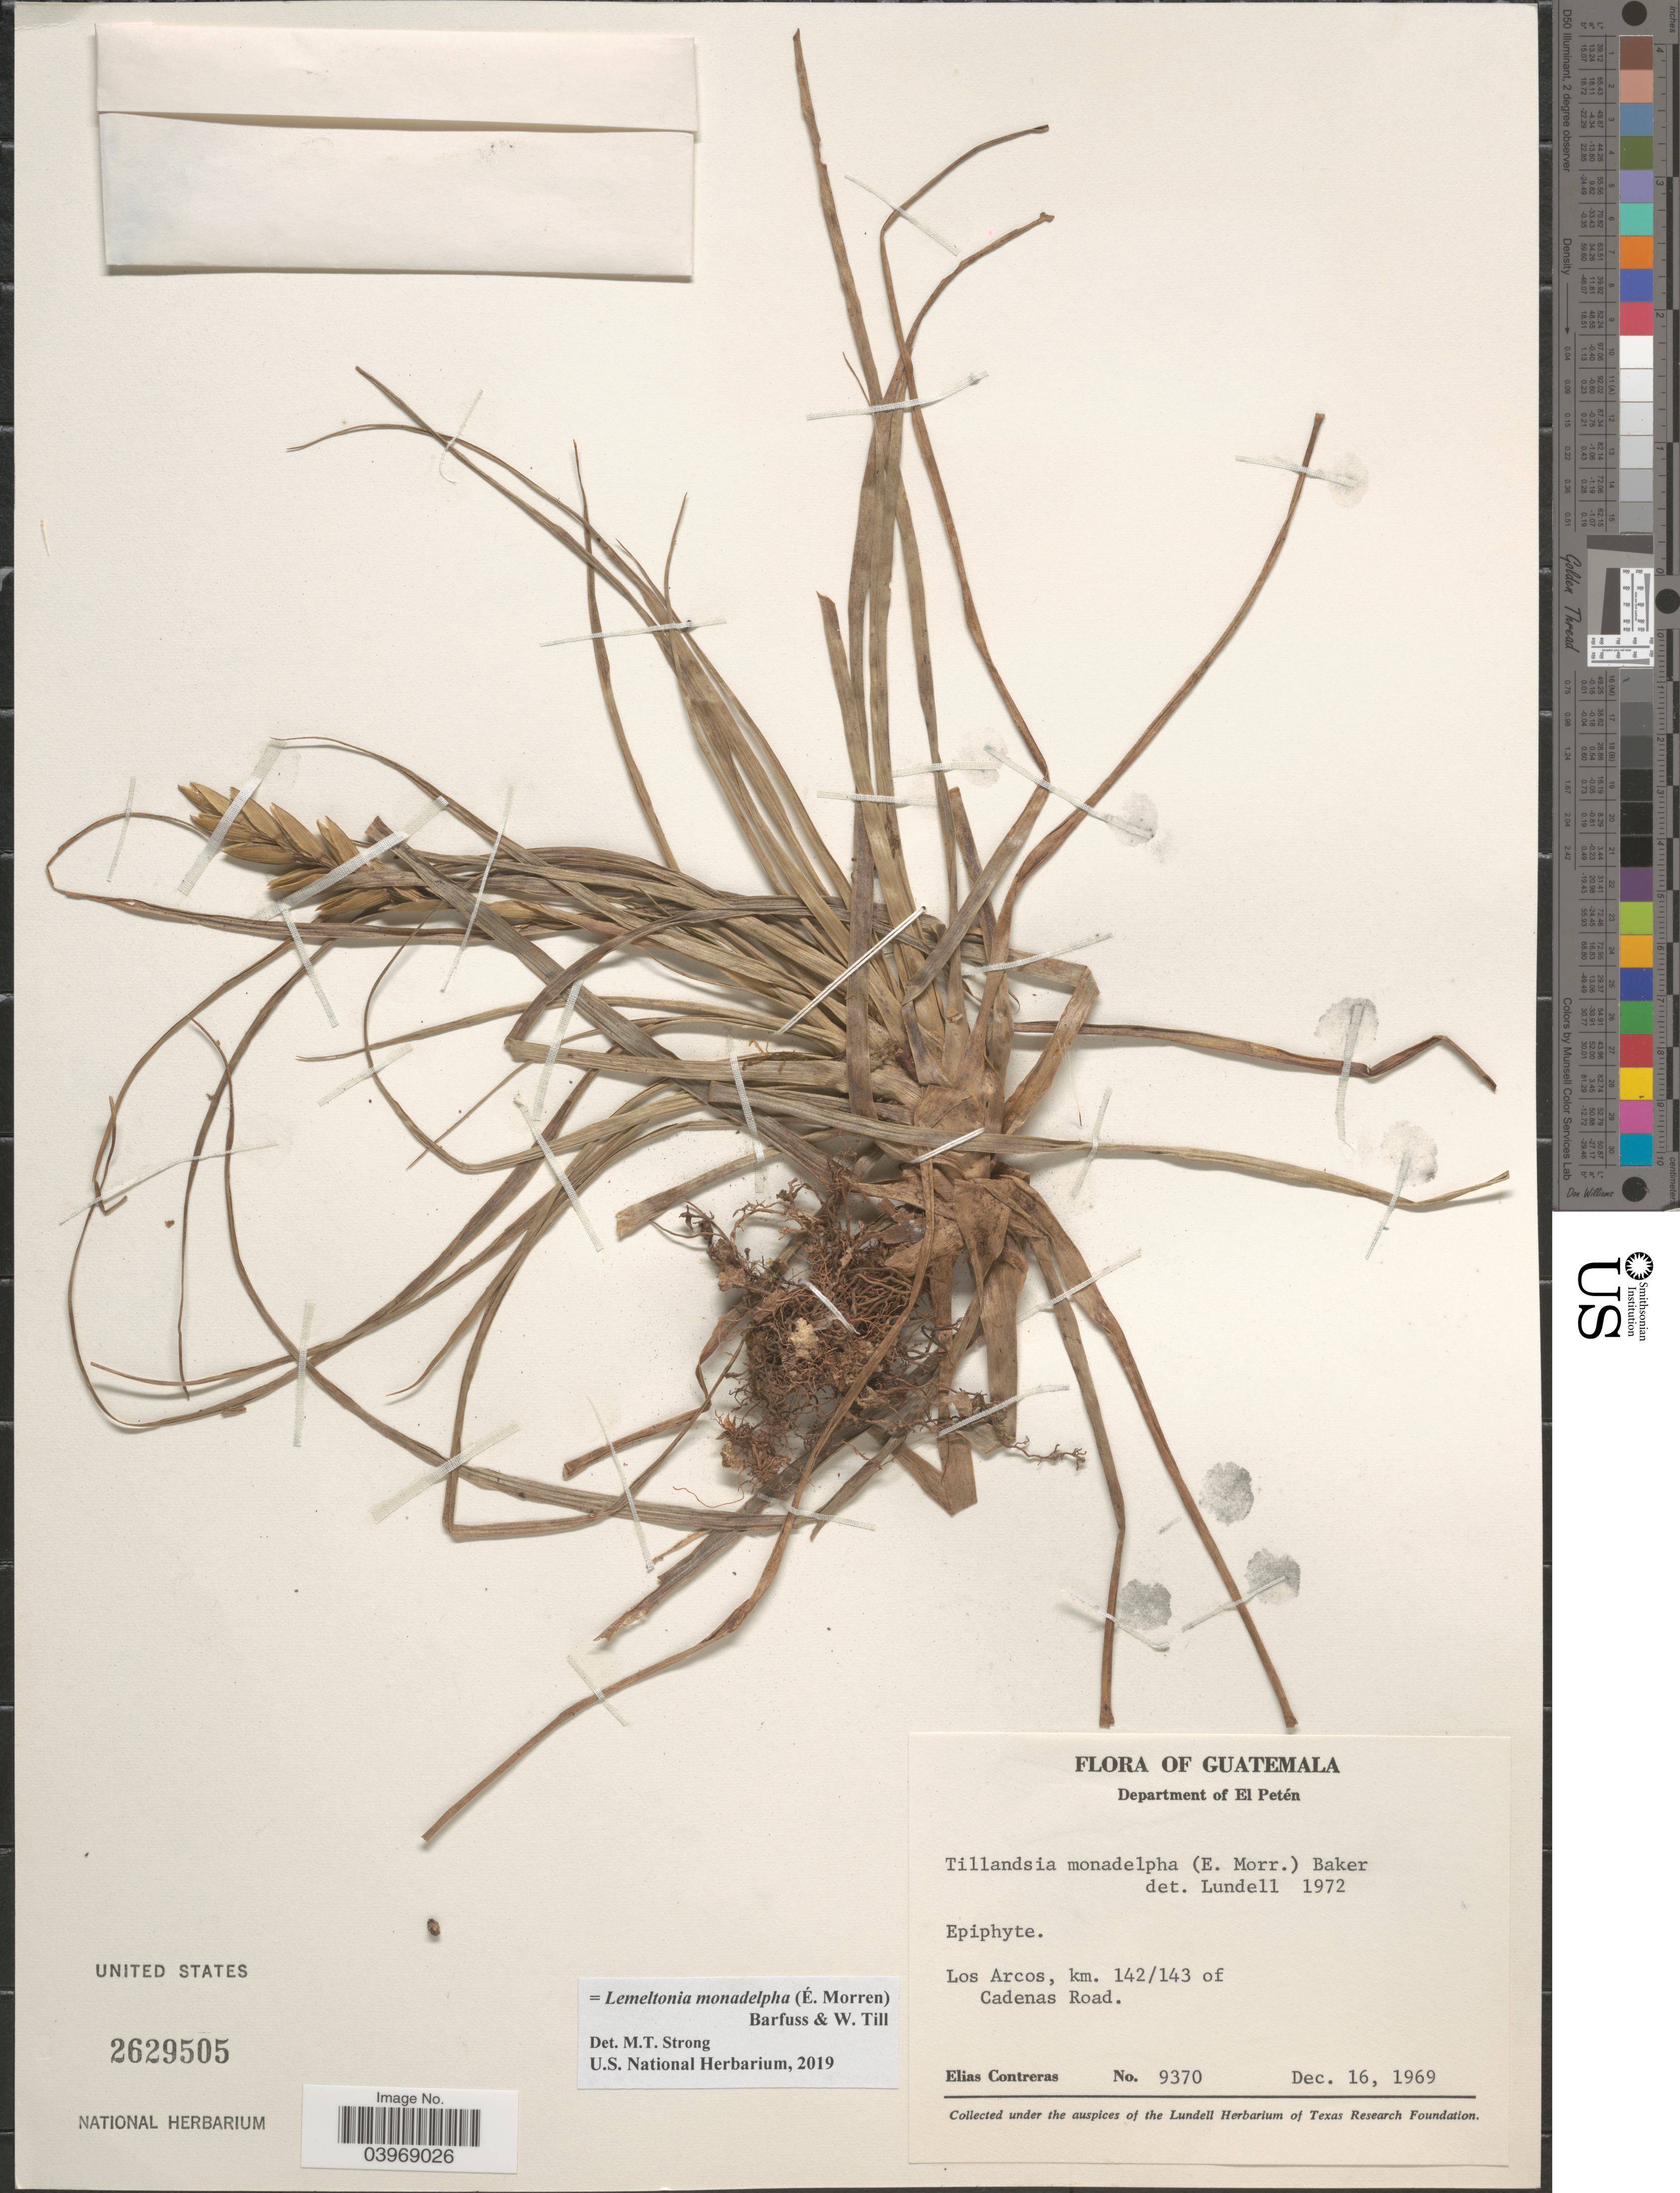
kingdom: Plantae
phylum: Tracheophyta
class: Liliopsida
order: Poales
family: Bromeliaceae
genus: Lemeltonia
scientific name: Lemeltonia monadelpha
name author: (É. Morren) Barfuss & W. Till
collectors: E. Contreras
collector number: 9370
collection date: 1969-12-16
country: Guatemala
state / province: El Peten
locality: Department of El Petén. Los Arcos, km. 142/143 of Cadenas Road.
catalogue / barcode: US 2629505